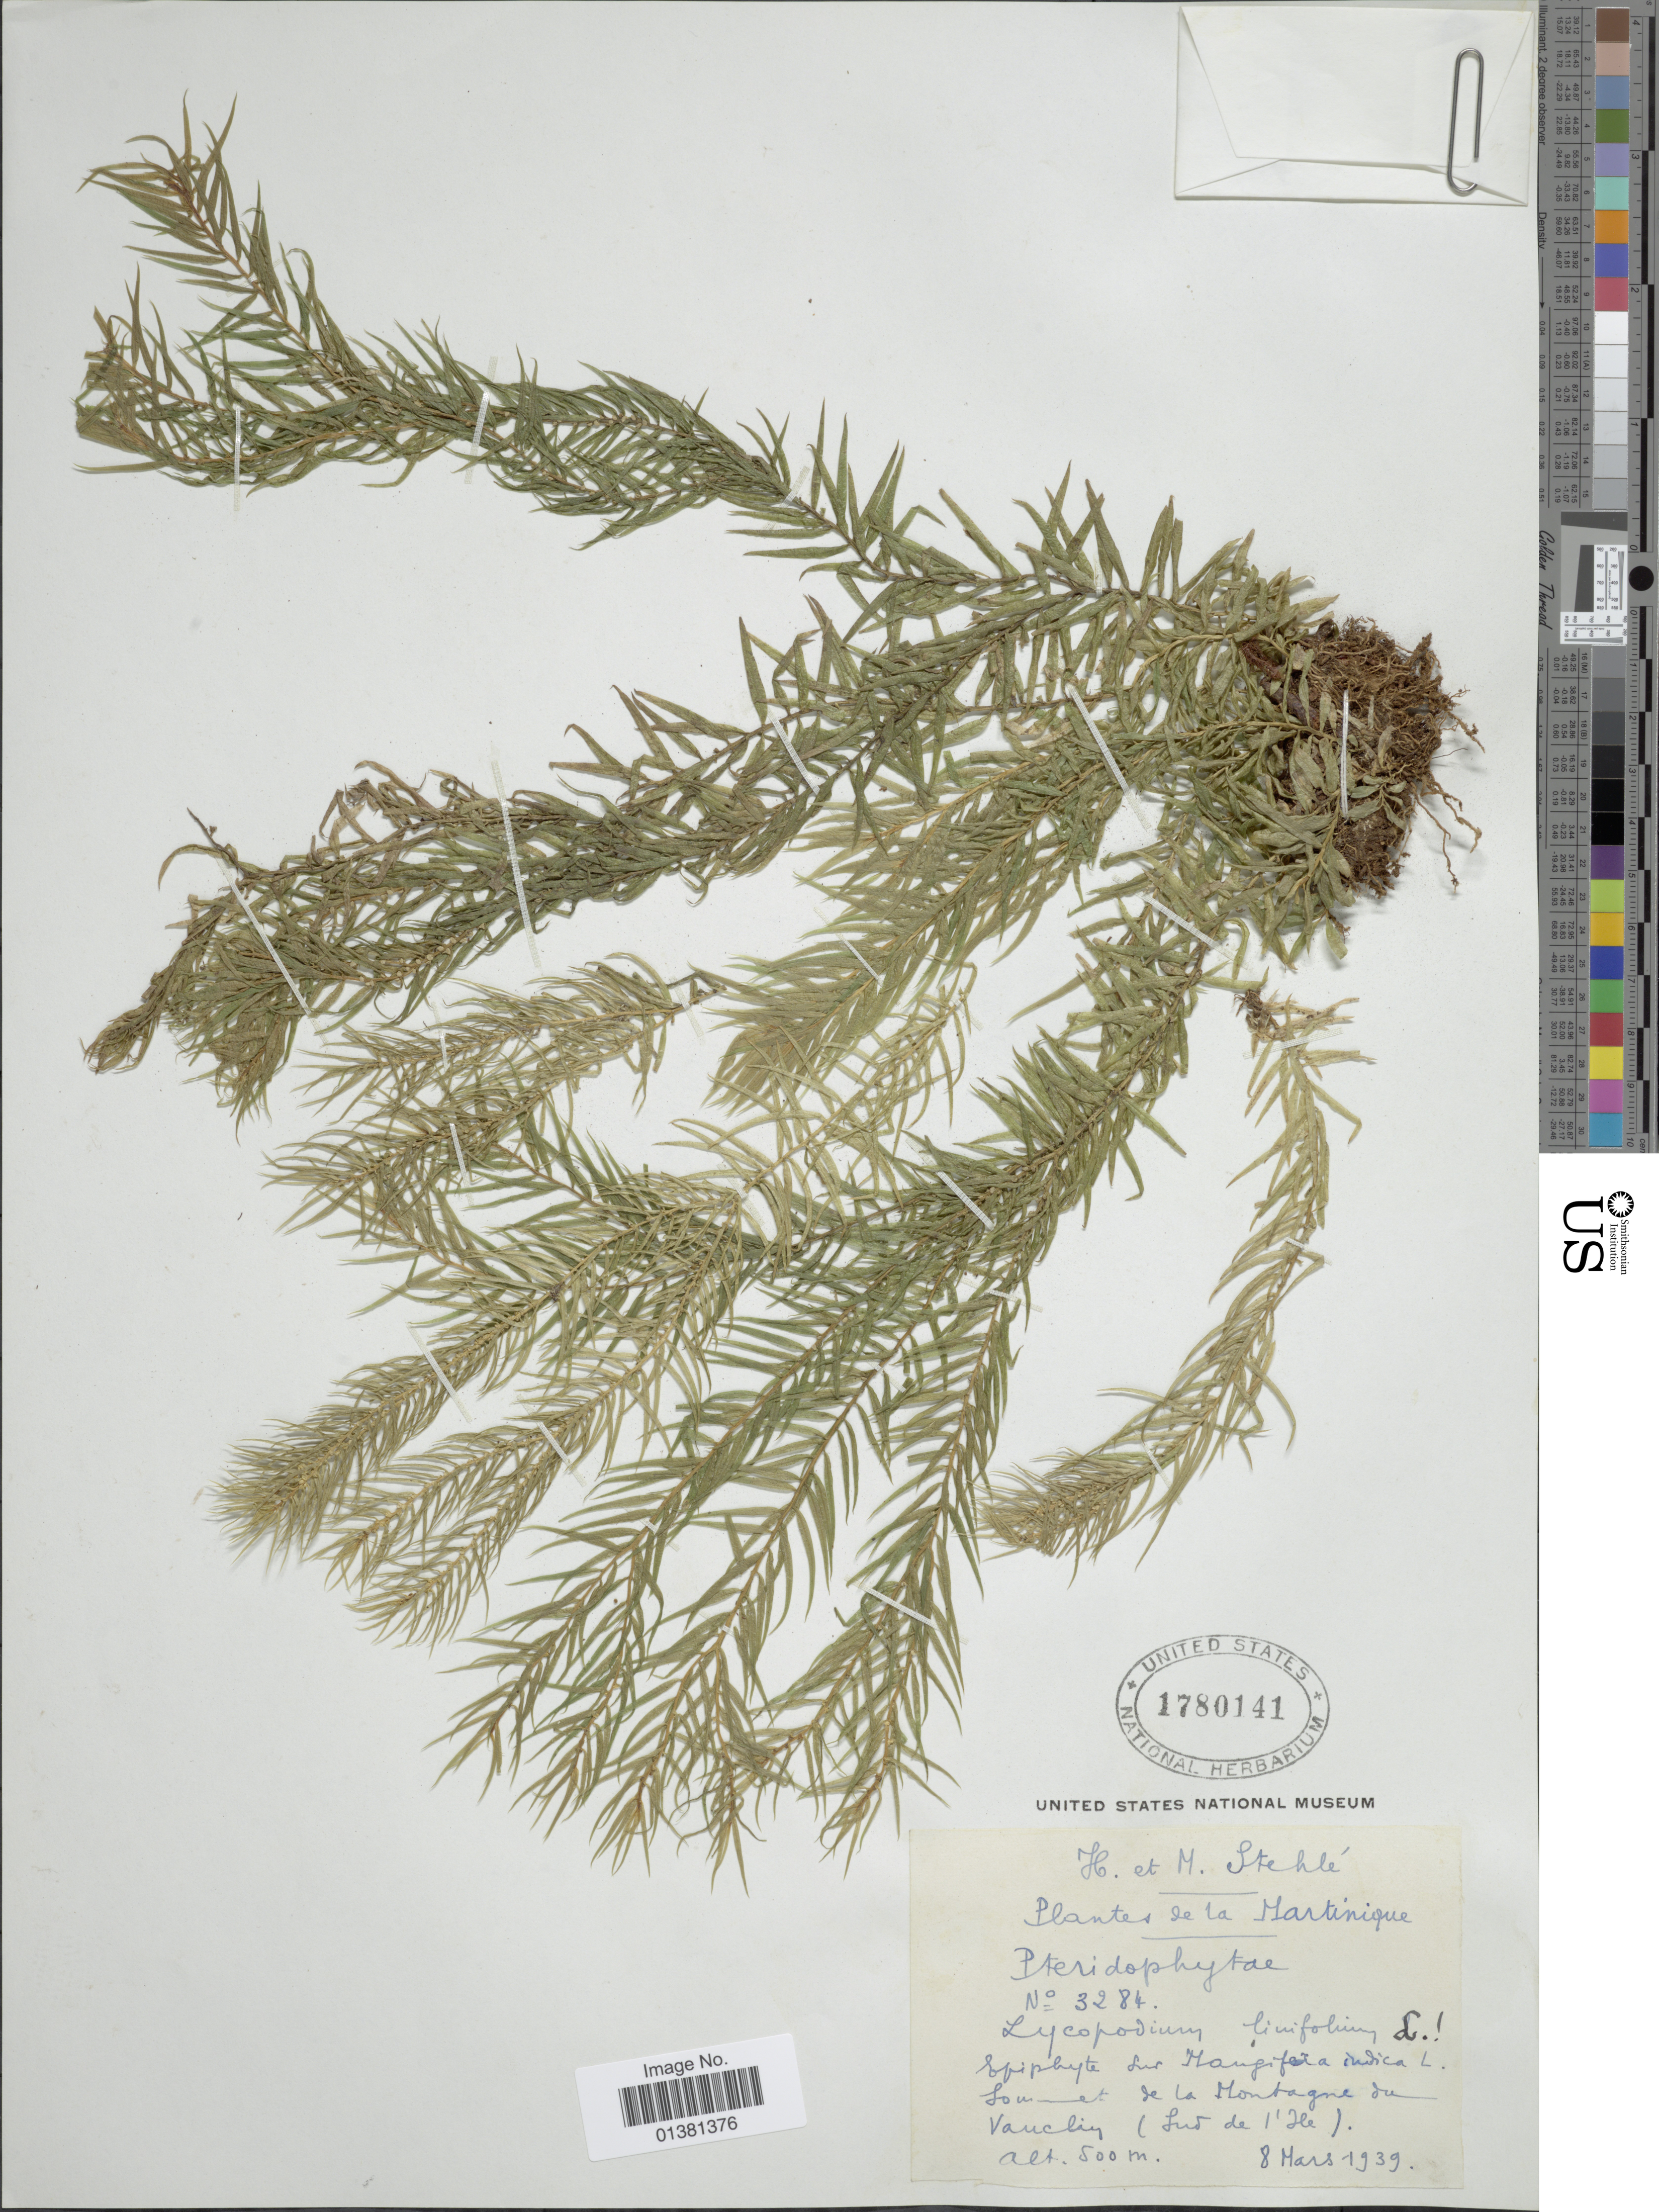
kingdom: Plantae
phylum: Tracheophyta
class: Lycopodiopsida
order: Lycopodiales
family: Lycopodiaceae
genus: Phlegmariurus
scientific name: Phlegmariurus linifolius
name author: (L.) B. Øllg.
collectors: H. Stehlé & M. Stehlé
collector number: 3284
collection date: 1939-03-08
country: Martinique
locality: Sommet de la Montagne du Vauclin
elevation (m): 500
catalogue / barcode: US 1780141